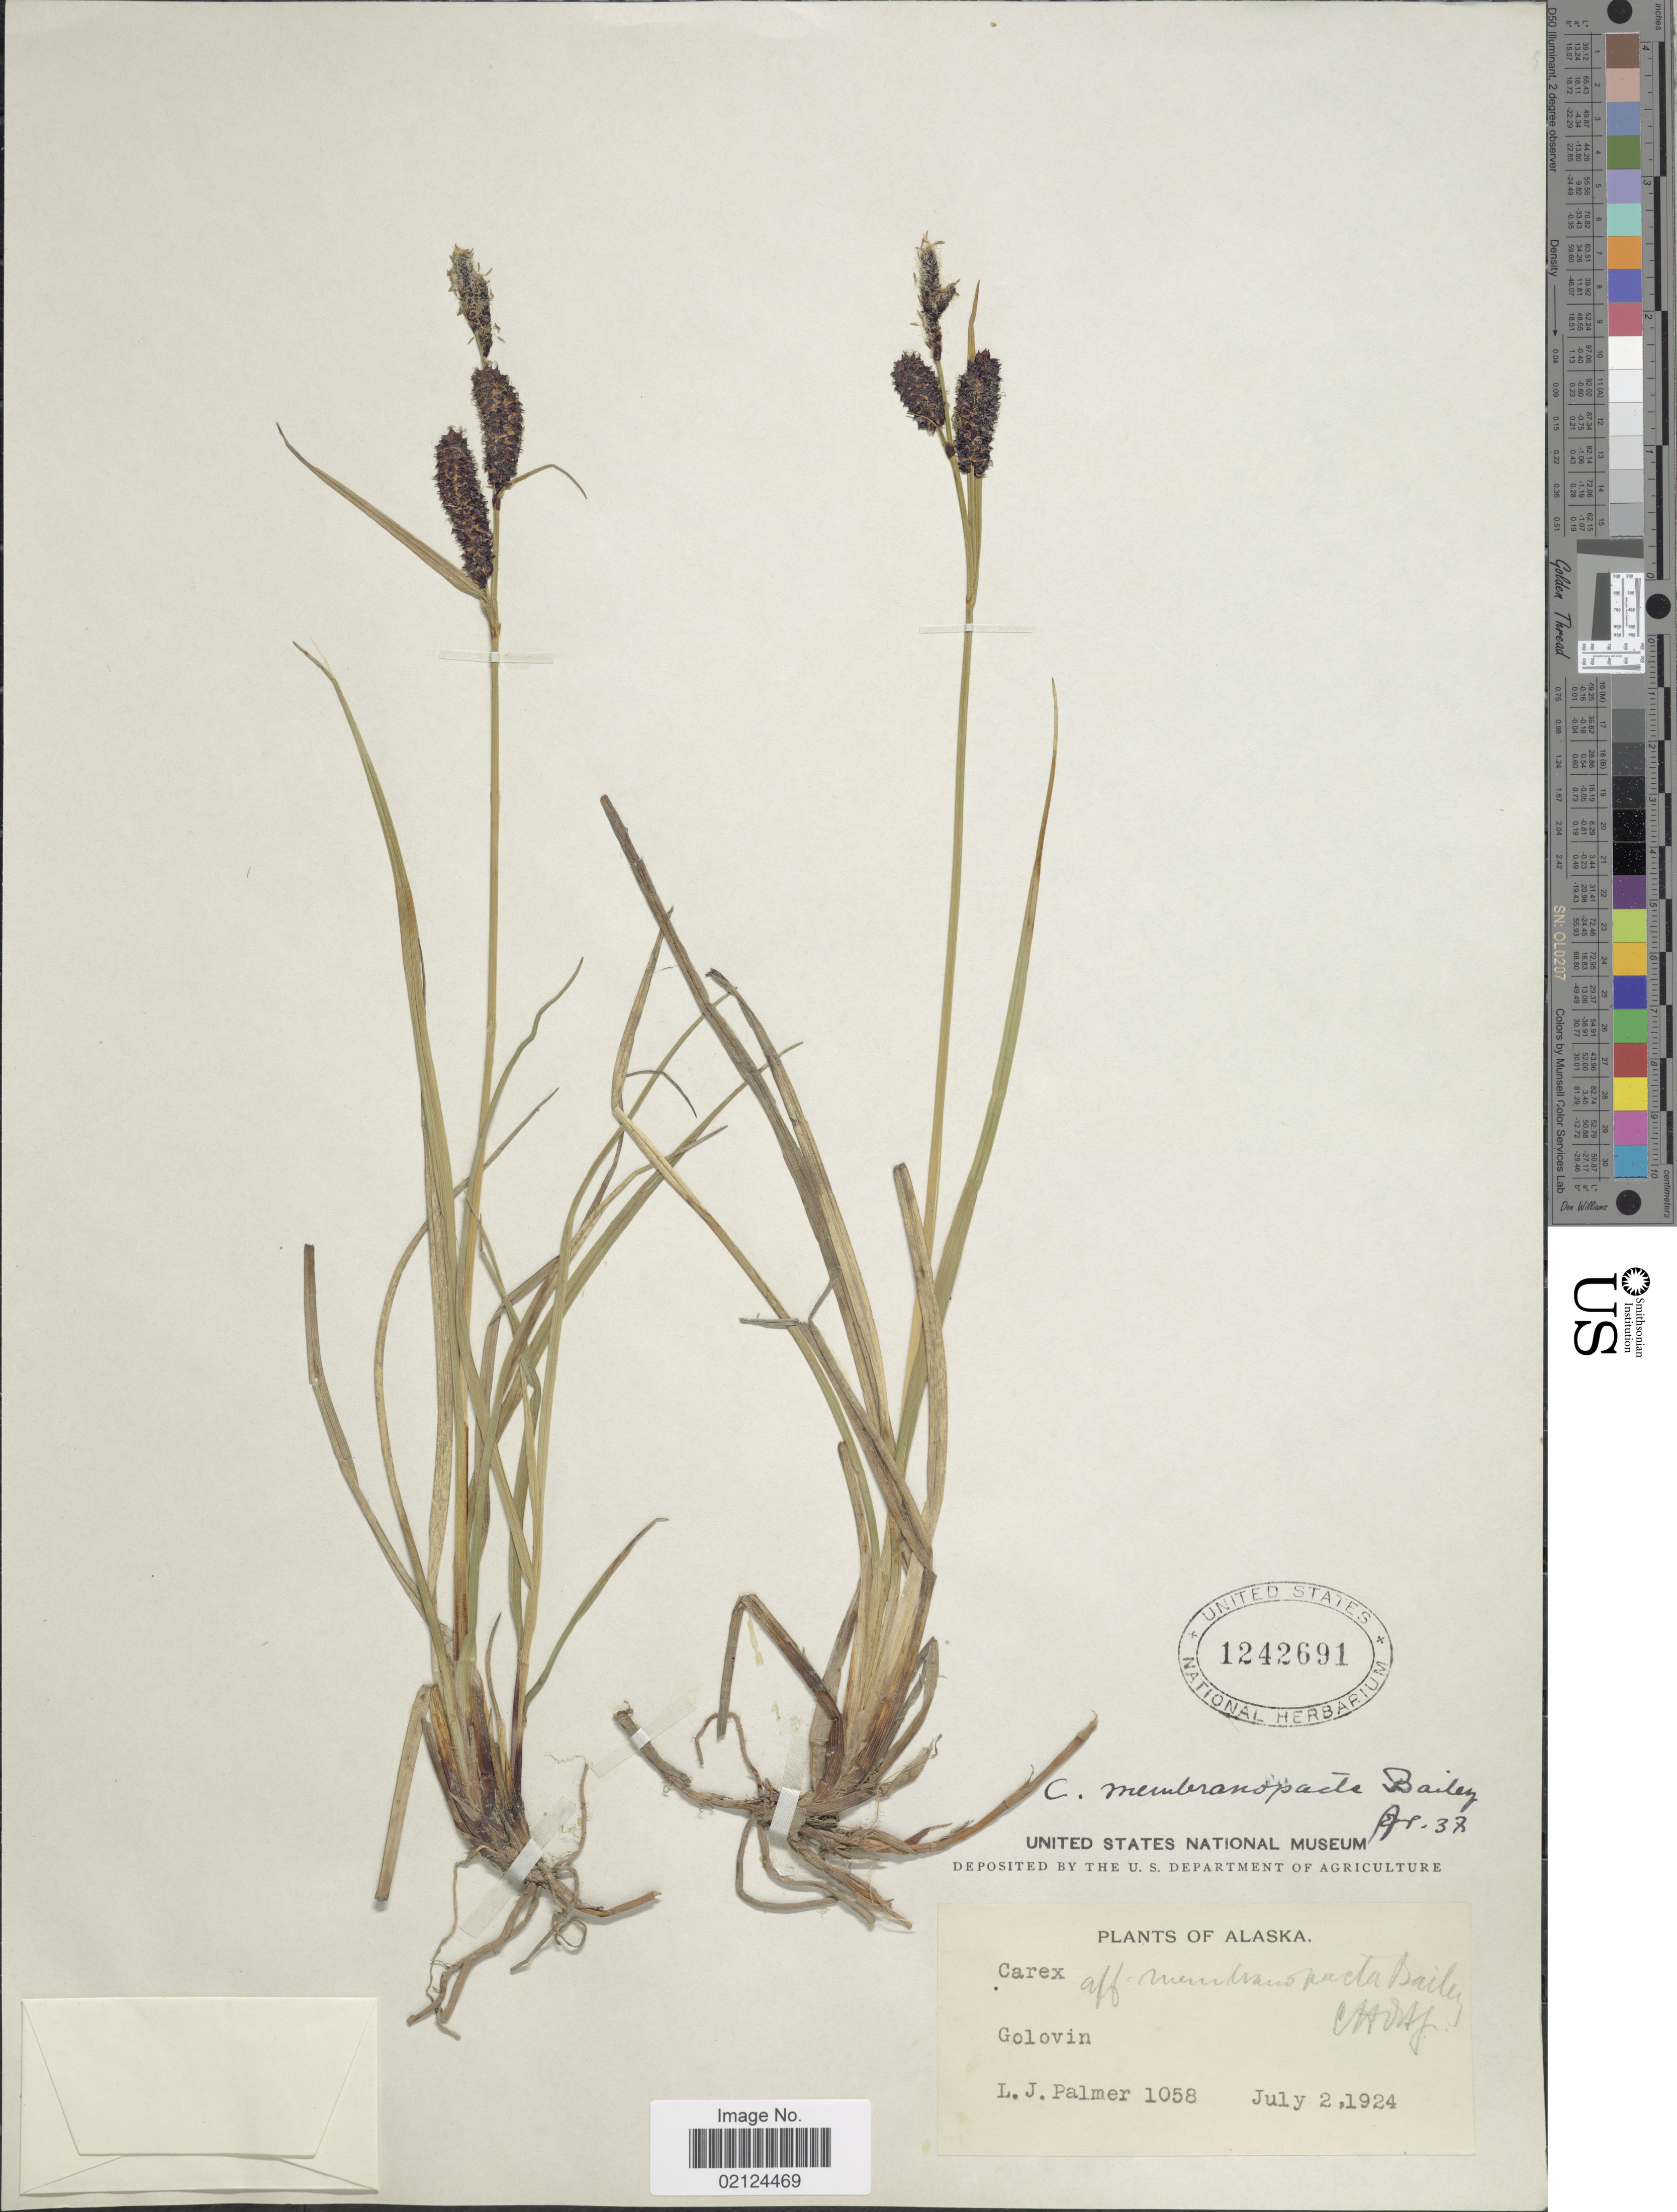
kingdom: Plantae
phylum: Tracheophyta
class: Liliopsida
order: Poales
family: Cyperaceae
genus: Carex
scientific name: Carex membranacea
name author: Hook.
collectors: L. J. Palmer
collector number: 1058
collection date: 1924-07-02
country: United States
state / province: Alaska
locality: Golovin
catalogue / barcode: US 1242691